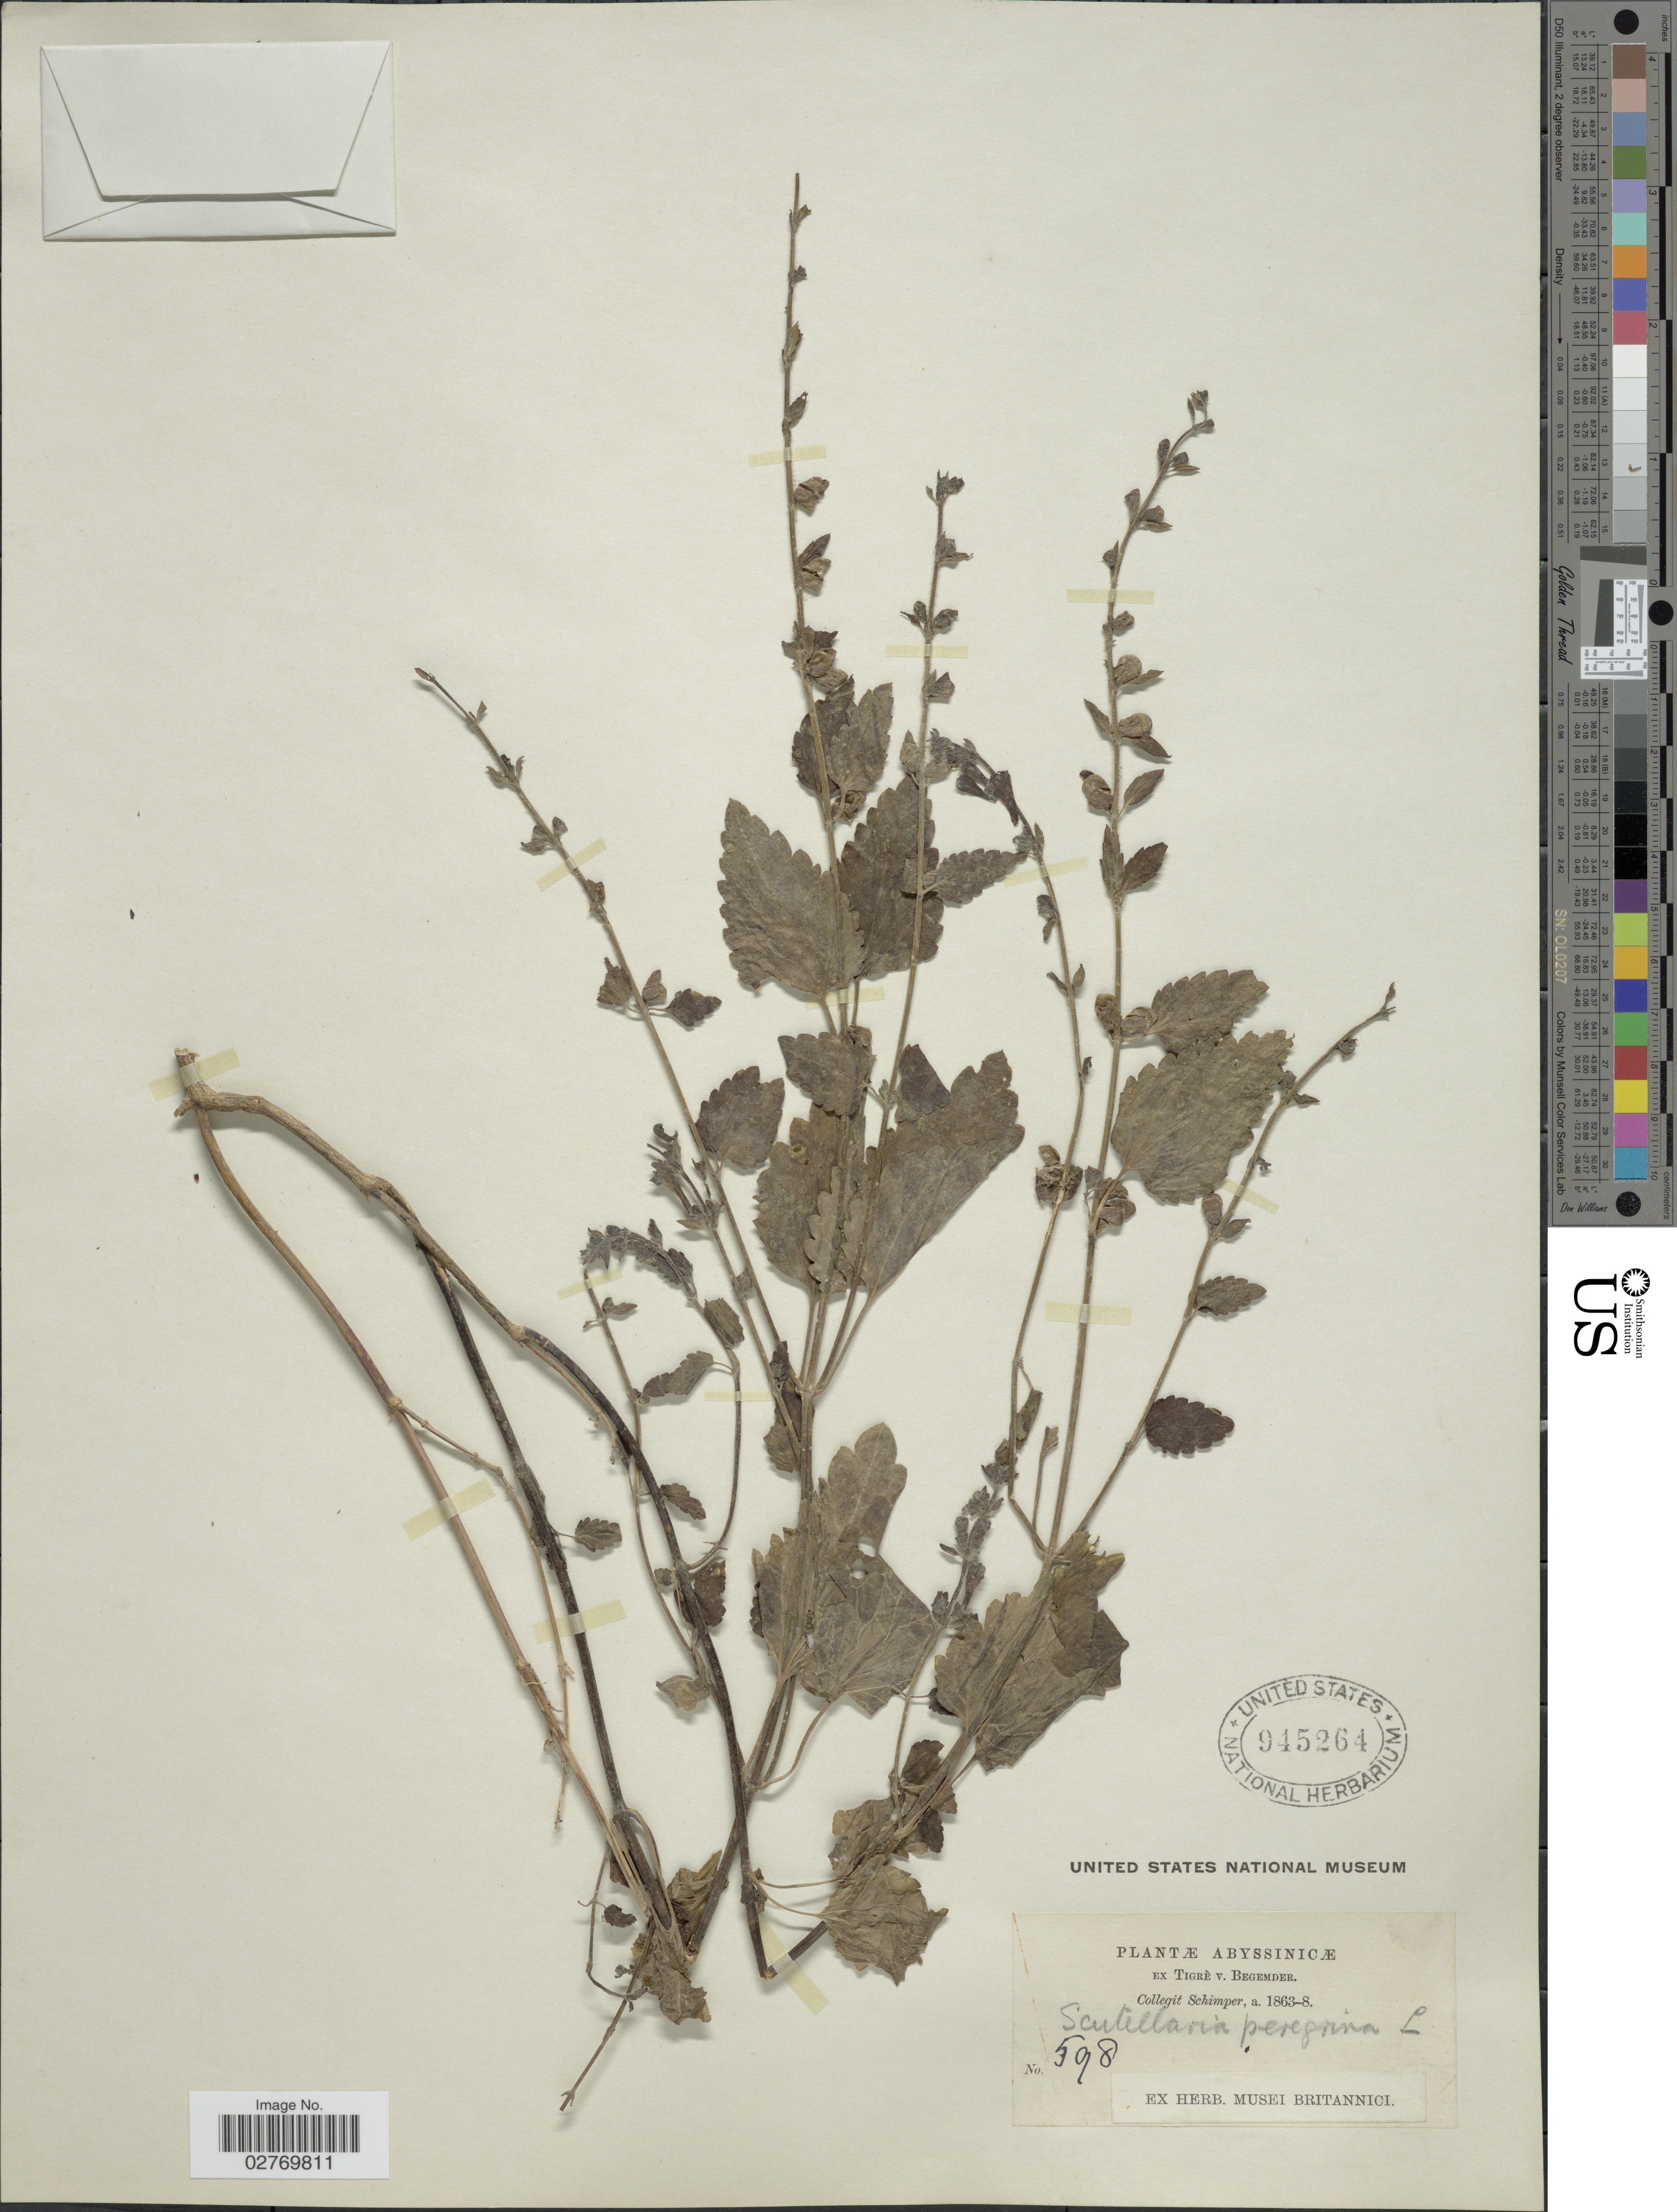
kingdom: Plantae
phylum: Tracheophyta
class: Magnoliopsida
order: Lamiales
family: Lamiaceae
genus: Scutellaria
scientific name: Scutellaria peregrina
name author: L.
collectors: -. Schimper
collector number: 598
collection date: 1863/1888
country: Ethiopia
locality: Abyssinicæ. Ex Tigrè v. Begemder.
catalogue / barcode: US 945264